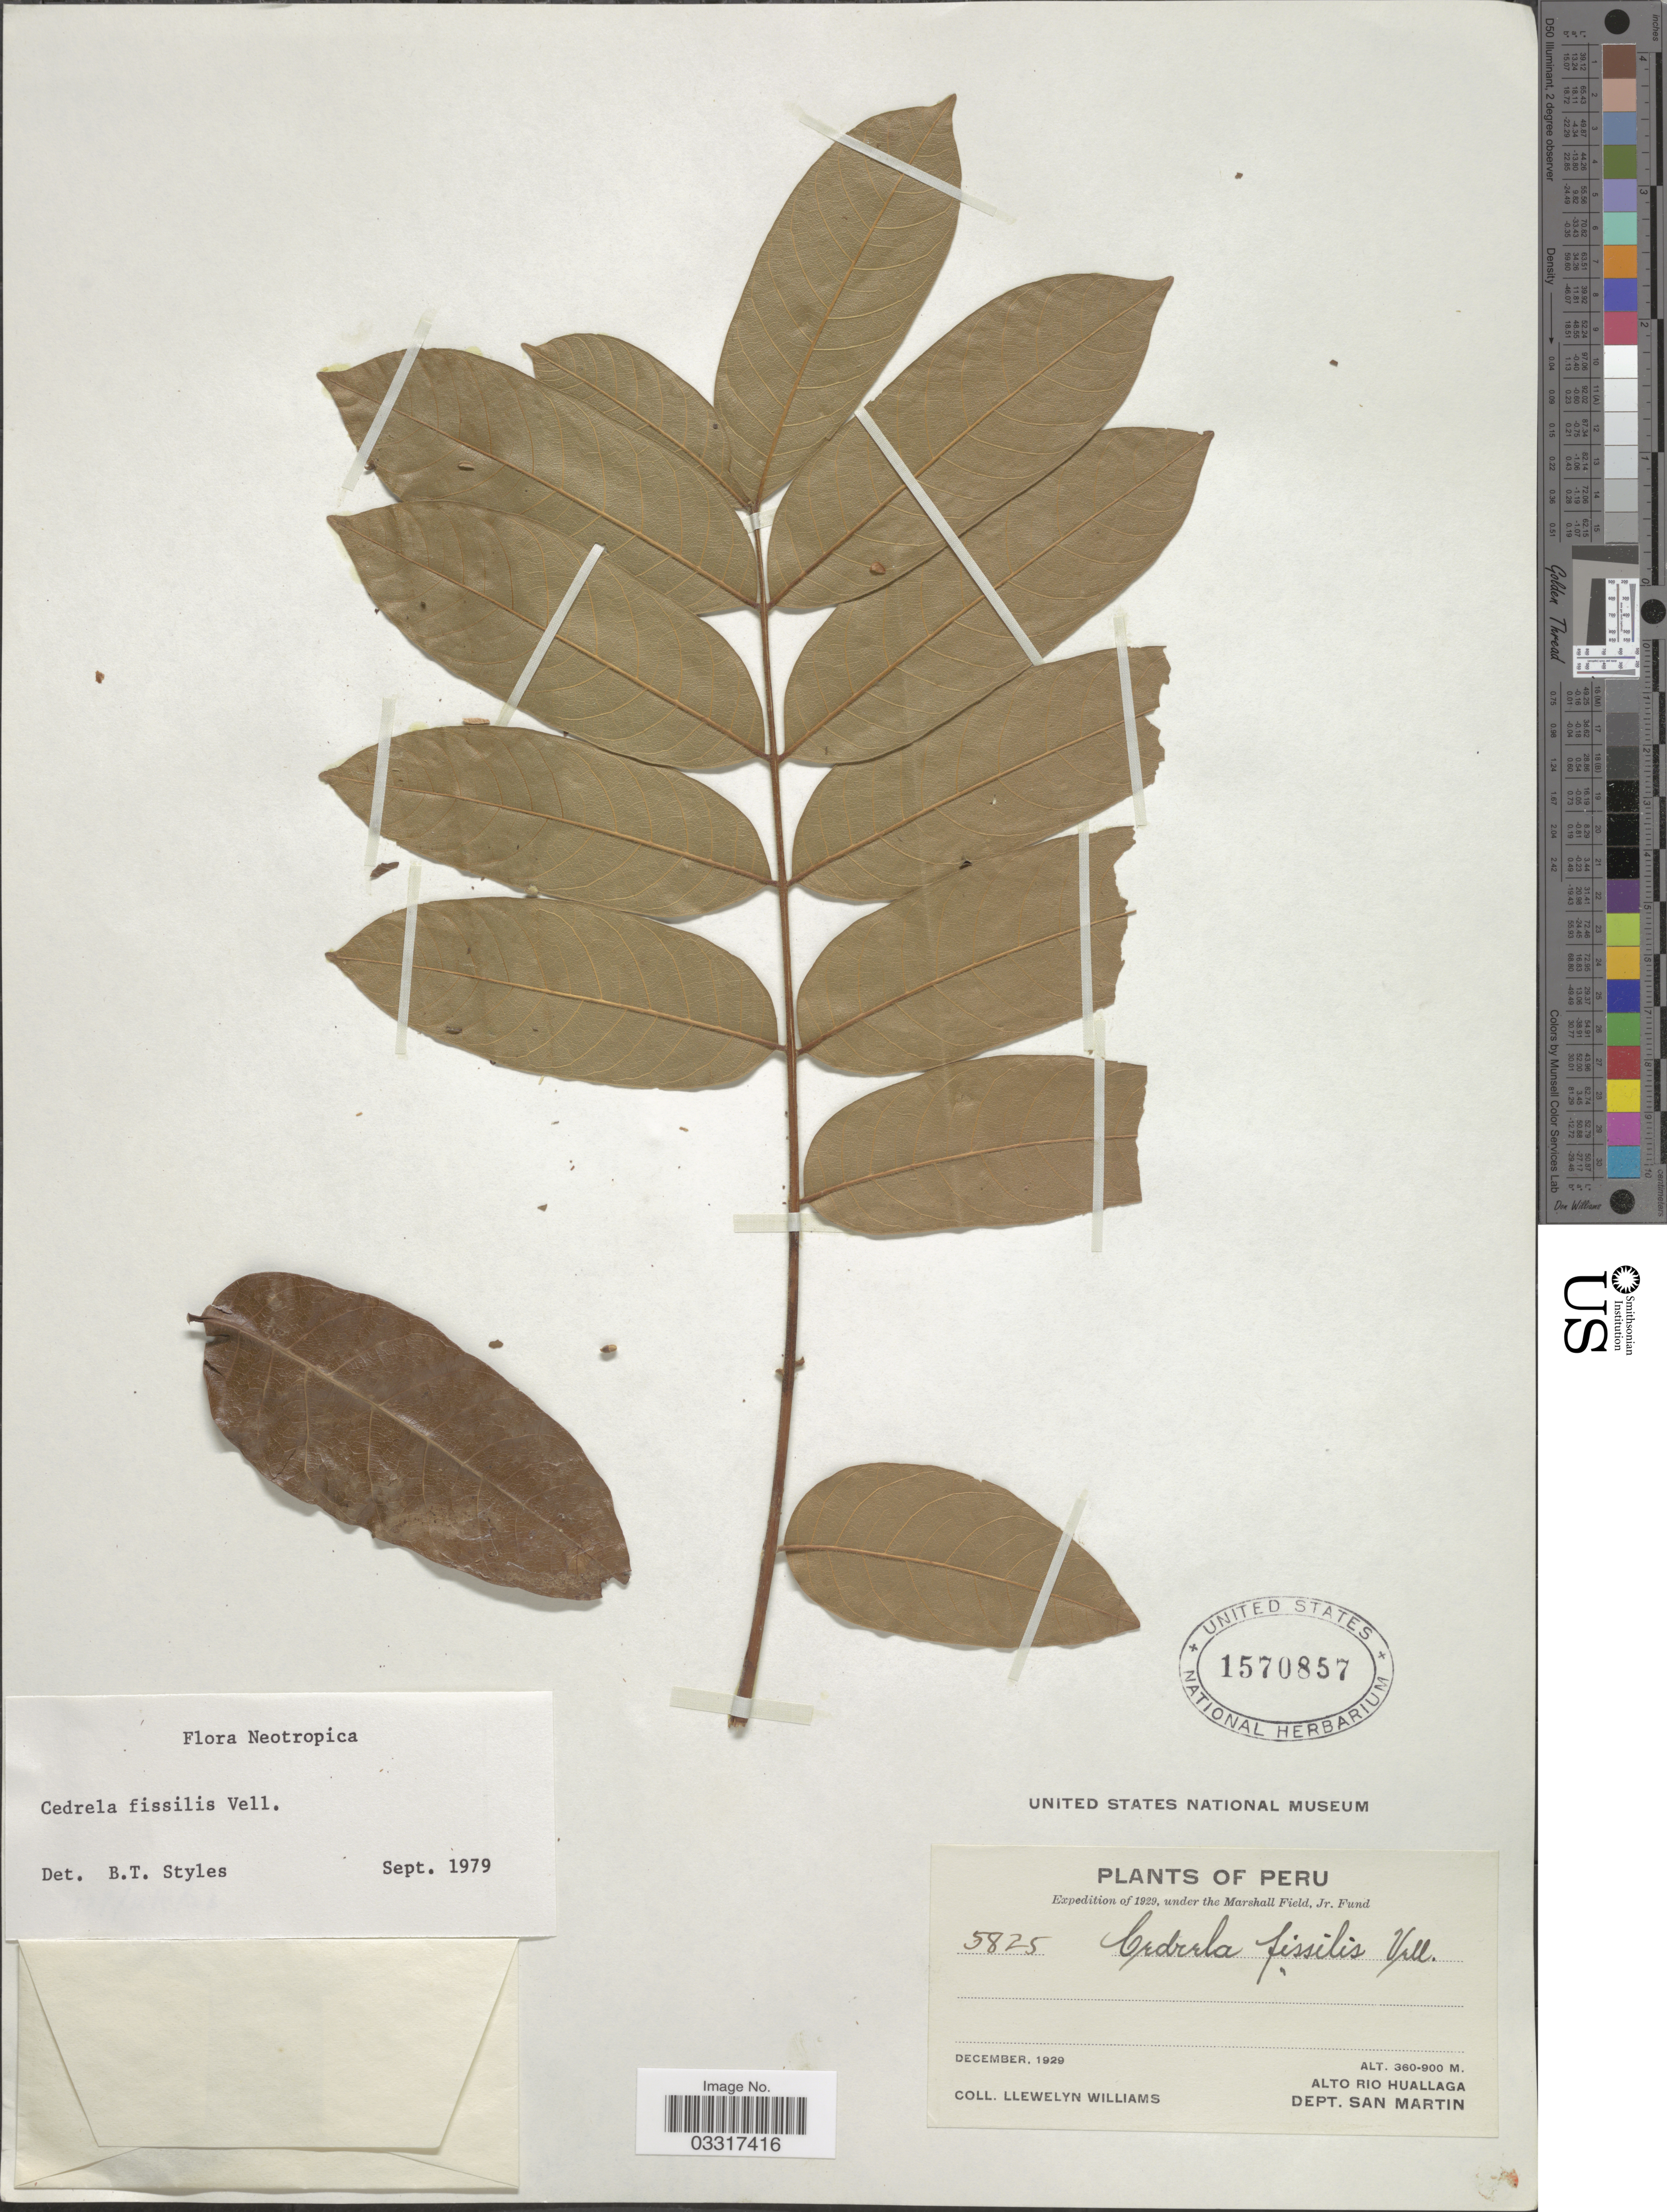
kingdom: Plantae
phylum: Tracheophyta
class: Magnoliopsida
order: Sapindales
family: Meliaceae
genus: Cedrela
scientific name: Cedrela fissilis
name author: Vell.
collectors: Ll. Williams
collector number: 5825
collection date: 1929-12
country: Peru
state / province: San Martín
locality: Alto Rio Huallaga. Dept. San Martin.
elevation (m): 360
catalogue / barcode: US 1570857